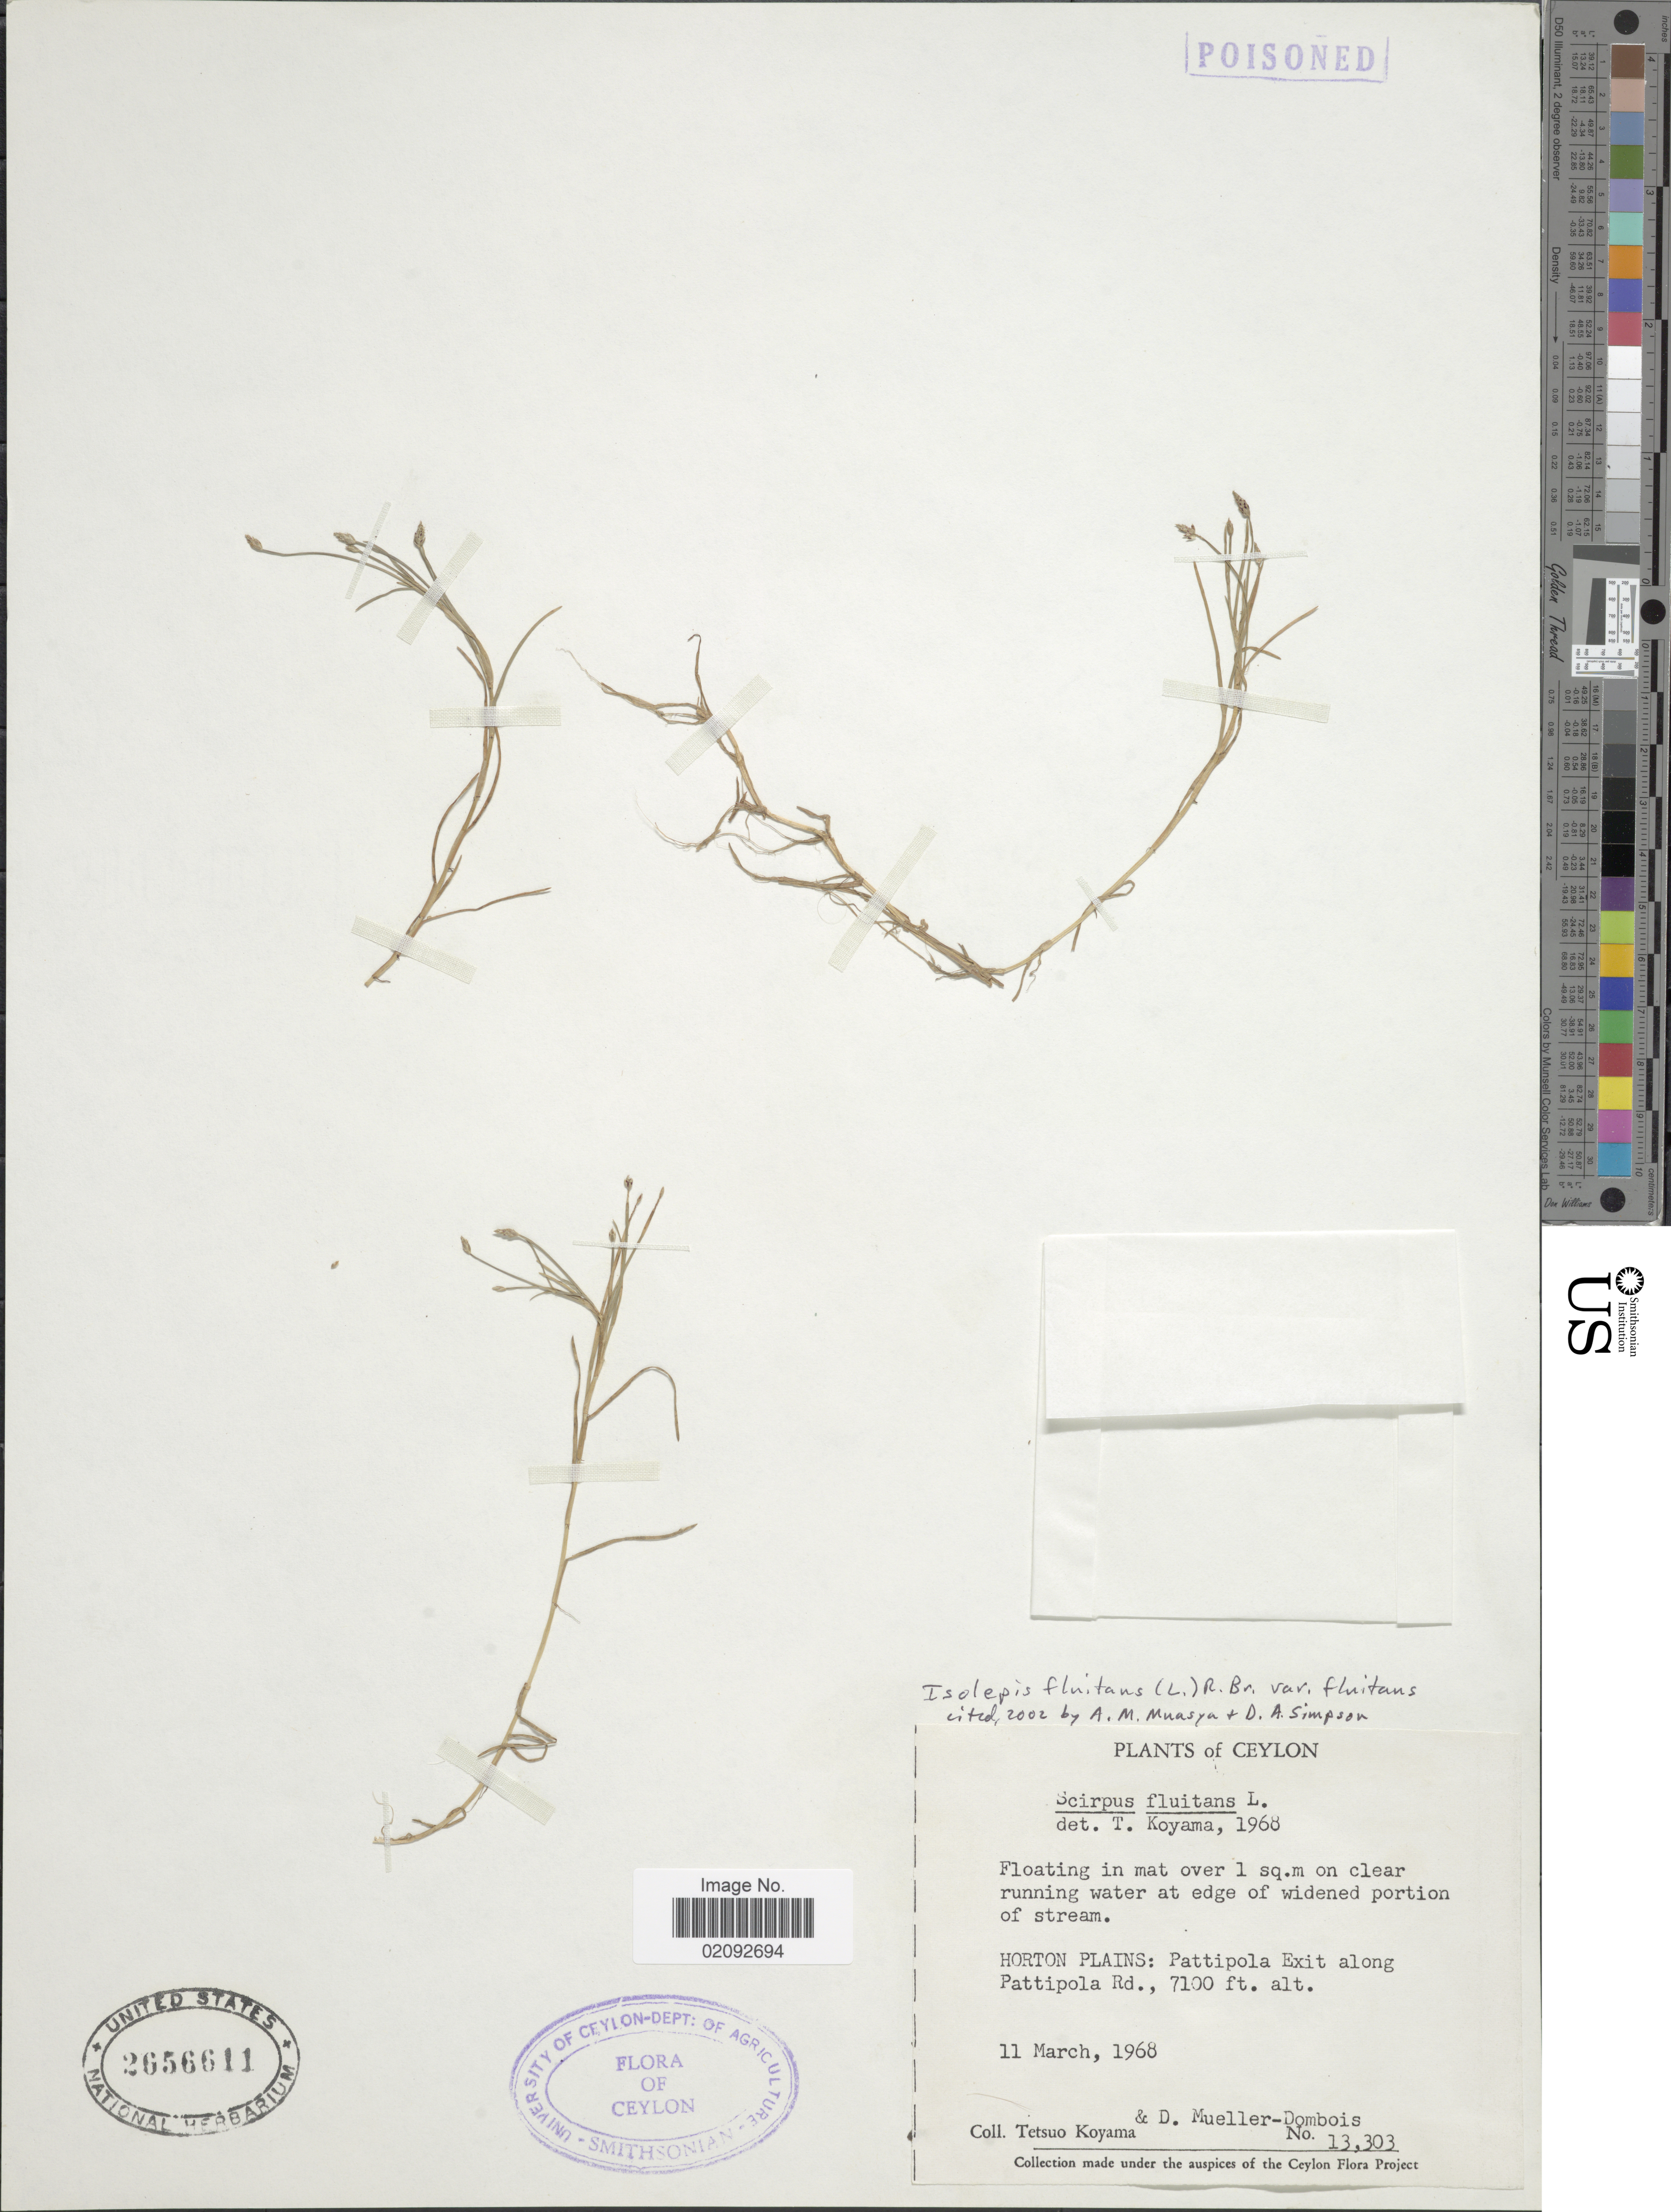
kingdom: Plantae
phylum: Tracheophyta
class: Liliopsida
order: Poales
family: Cyperaceae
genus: Isolepis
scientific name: Isolepis fluitans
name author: (L.) R. Br.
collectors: T. Koyama & D. Mueller-Dombois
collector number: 13303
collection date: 1968-03-11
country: Sri Lanka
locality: Ceylon, on clear running water at edge of widened portion of stream, Horton Plains: Pattipola Exit along Pattipola Rd.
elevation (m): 2164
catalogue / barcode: US 2656611